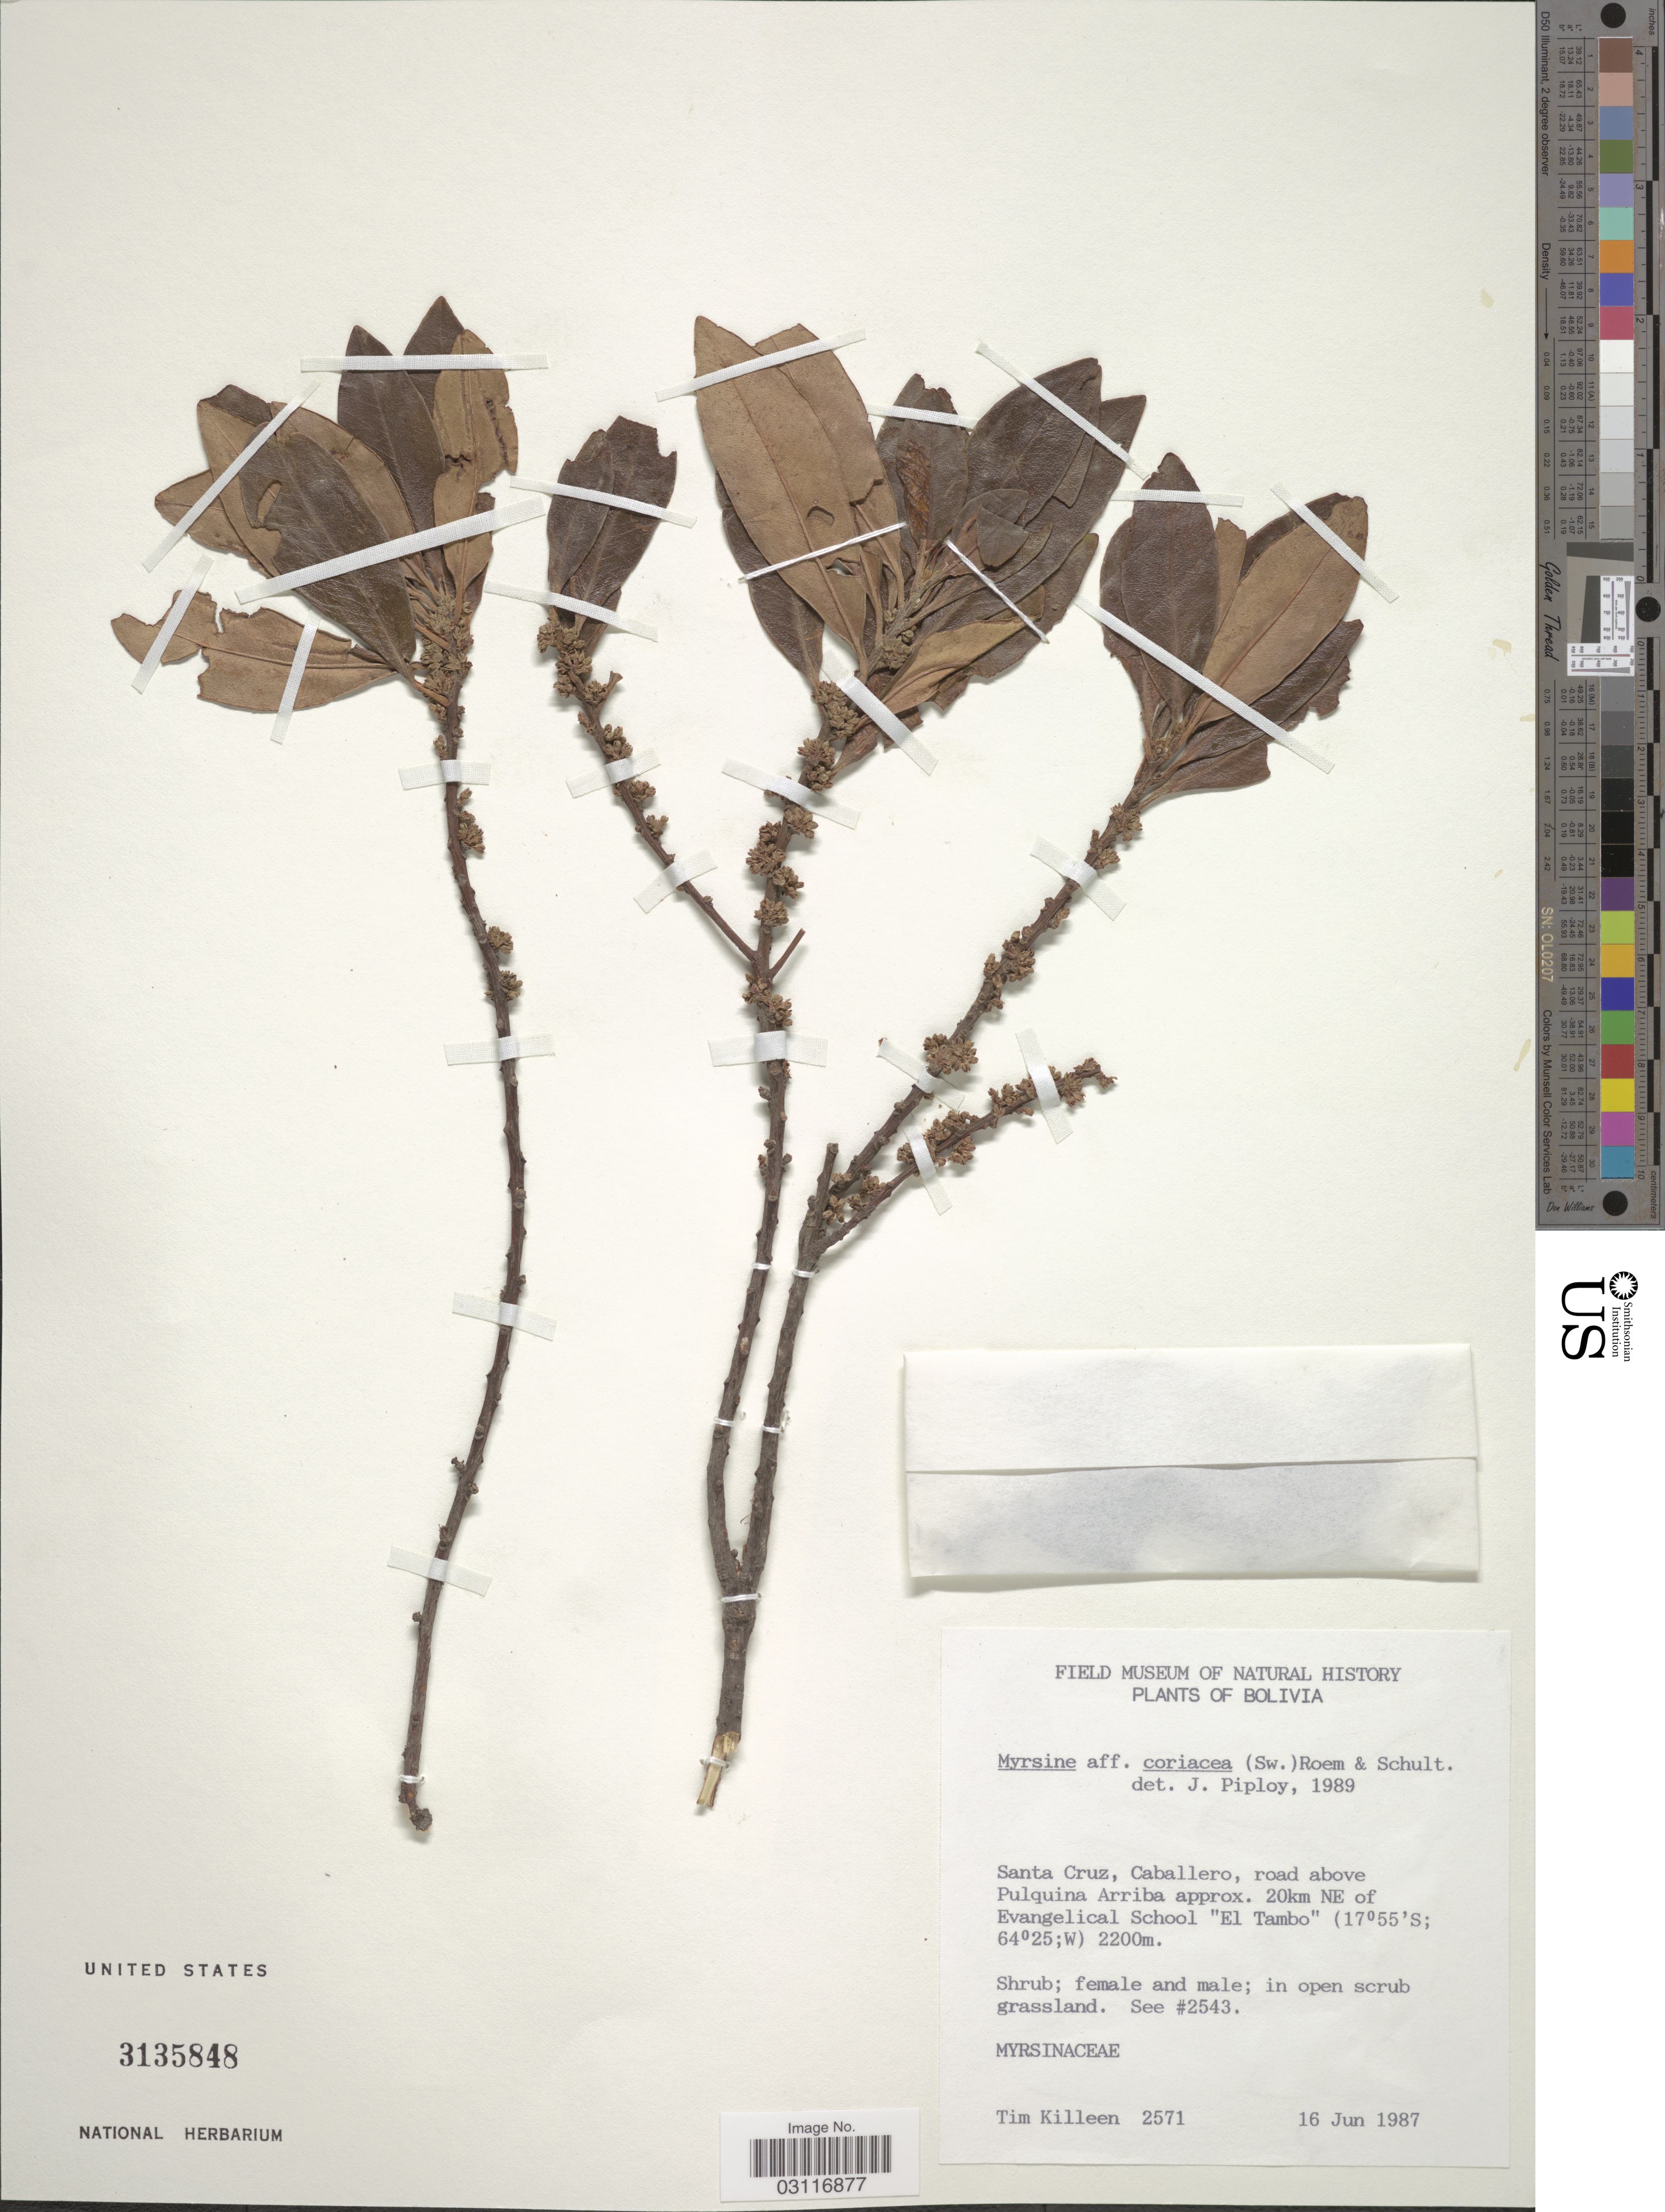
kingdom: Plantae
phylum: Tracheophyta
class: Magnoliopsida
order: Ericales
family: Primulaceae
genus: Myrsine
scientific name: Myrsine coriacea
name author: (Sw.) R. Br. ex Roem. & Schult.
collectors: T. J. Killeen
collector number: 2571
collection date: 1987-06-16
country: Bolivia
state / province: Santa Cruz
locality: Caballero, road above Pulquina Arriba approx. 20km NE of Evangelical School "El Tambo".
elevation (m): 2200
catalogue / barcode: US 3135848